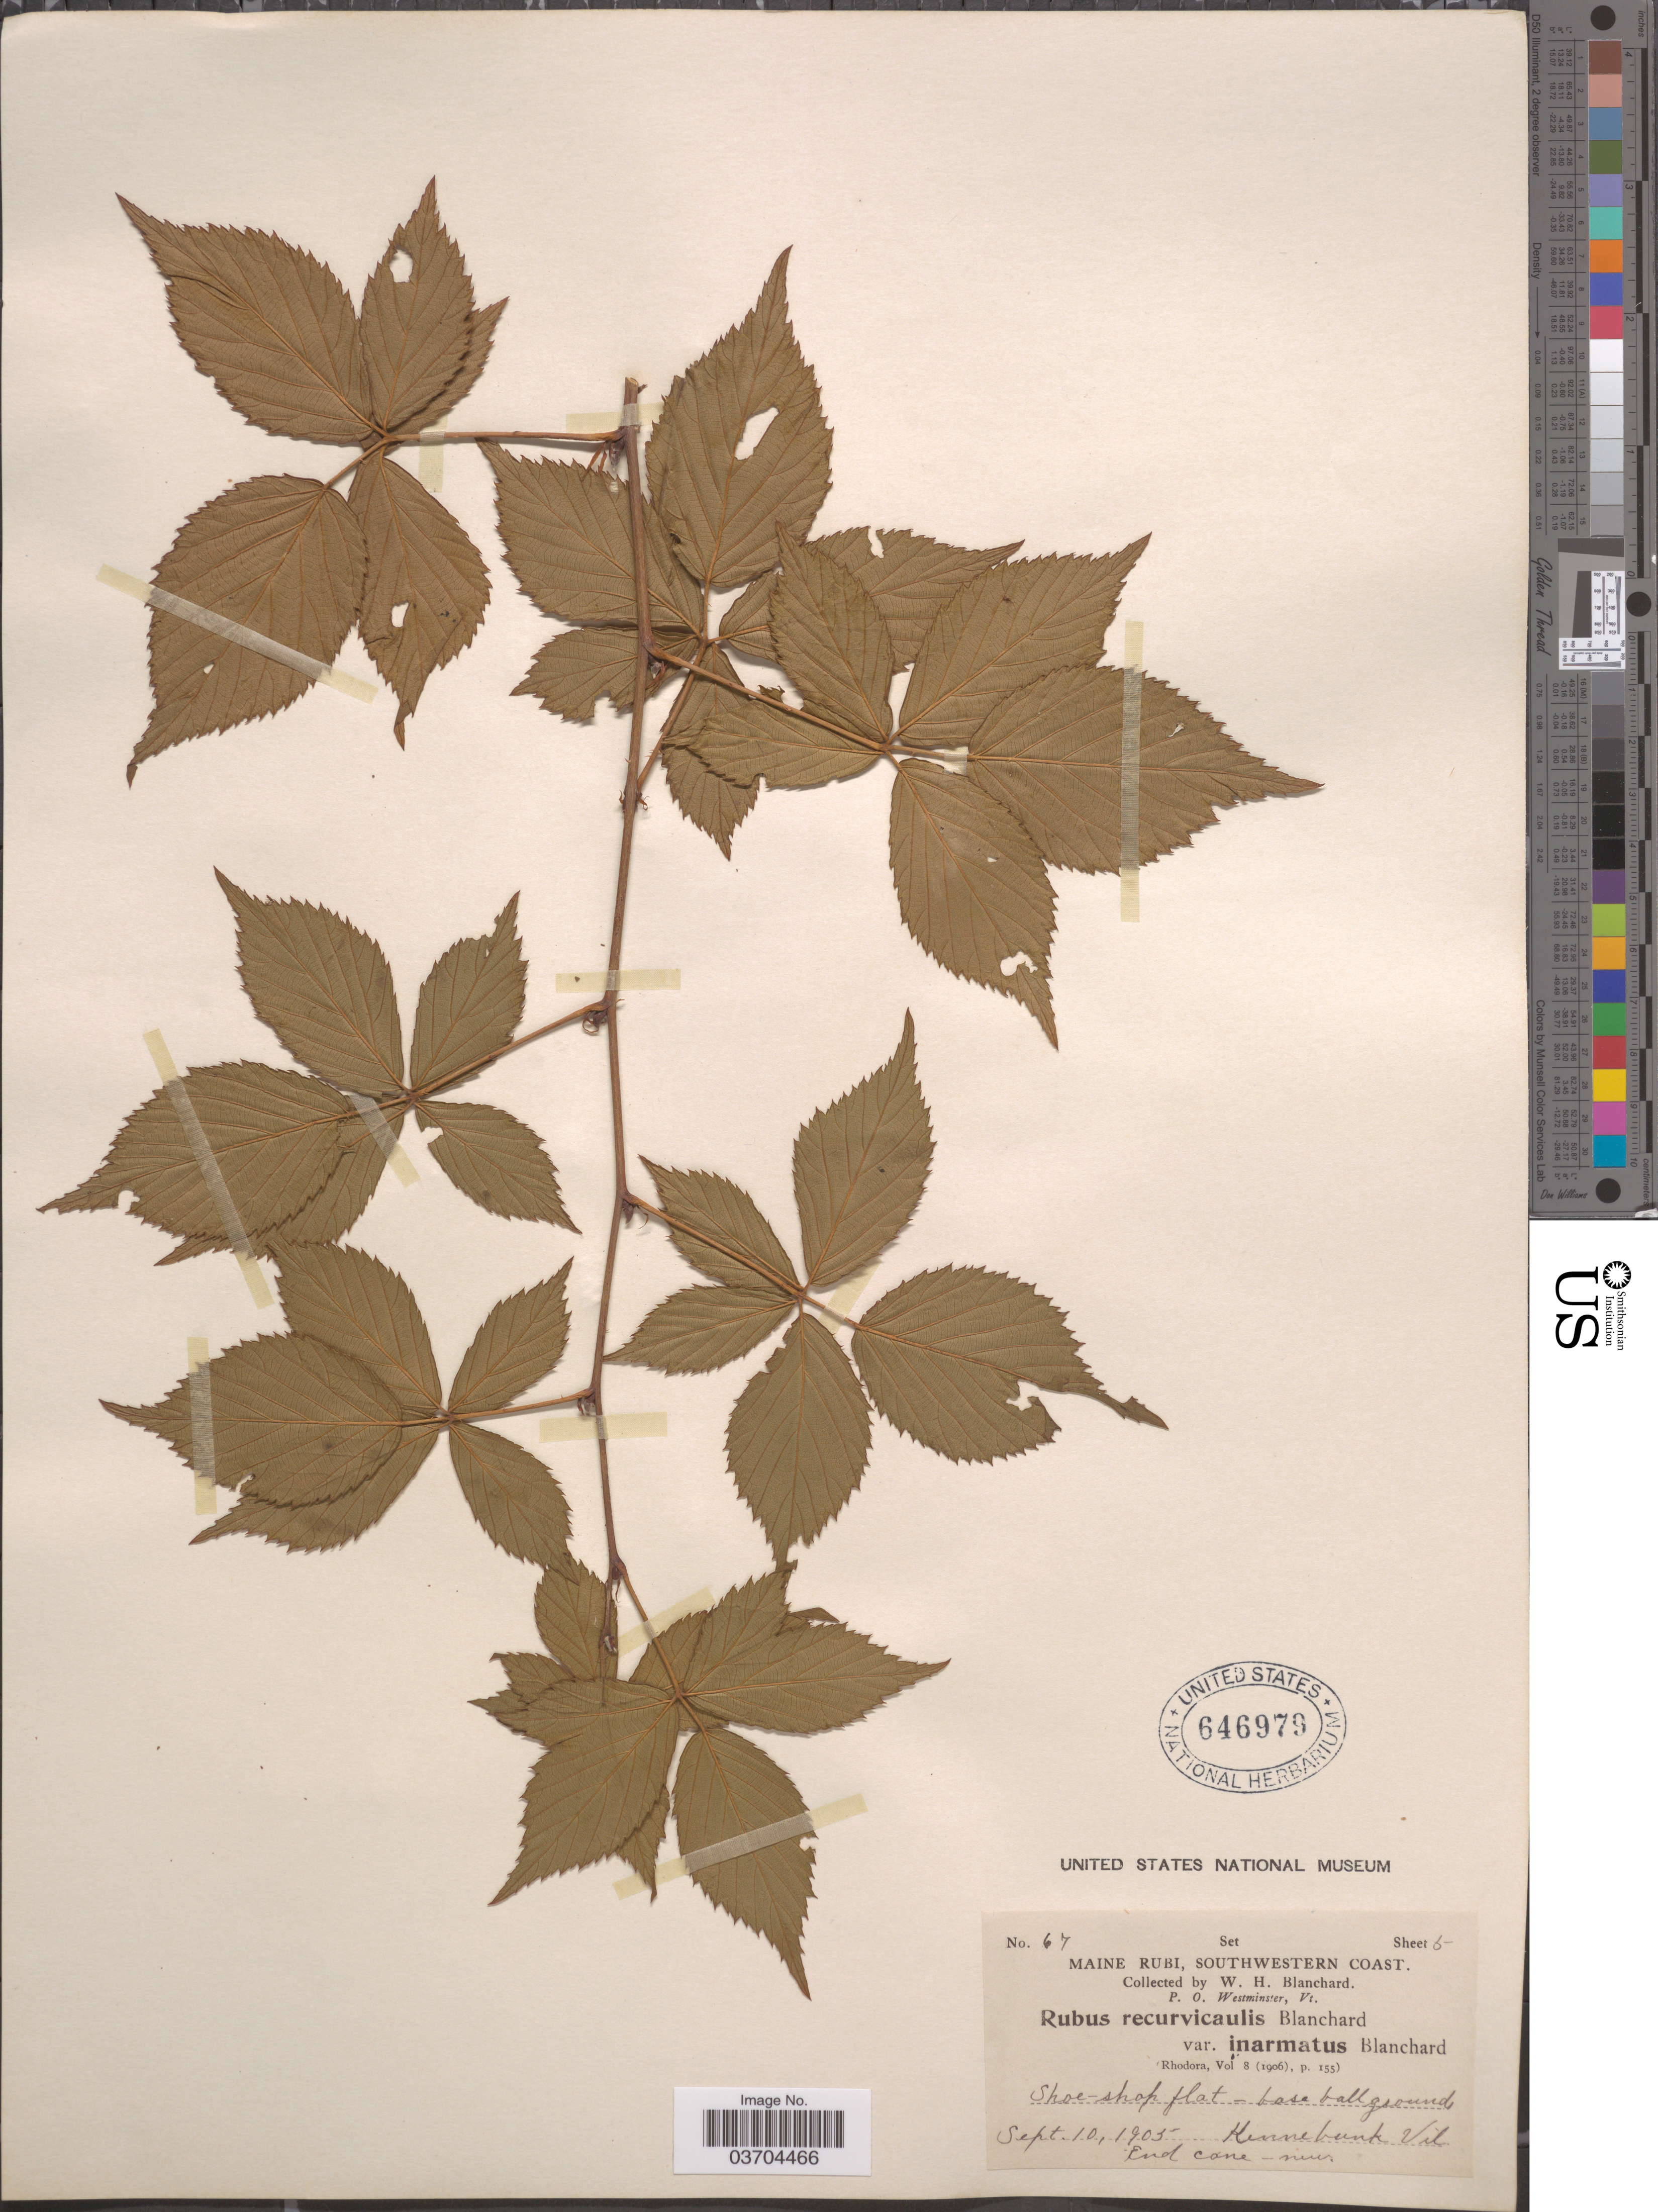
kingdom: Plantae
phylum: Tracheophyta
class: Magnoliopsida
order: Rosales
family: Rosaceae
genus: Rubus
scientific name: Rubus canadensis x R. procumbens Muhl.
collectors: W. H. Blanchard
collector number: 67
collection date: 1905-09-10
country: United States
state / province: Maine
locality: Maine Rubi, Southwestern coast. Shoe-shop flat- baseball grounds. Kennebunk Vil.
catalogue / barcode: US 646979